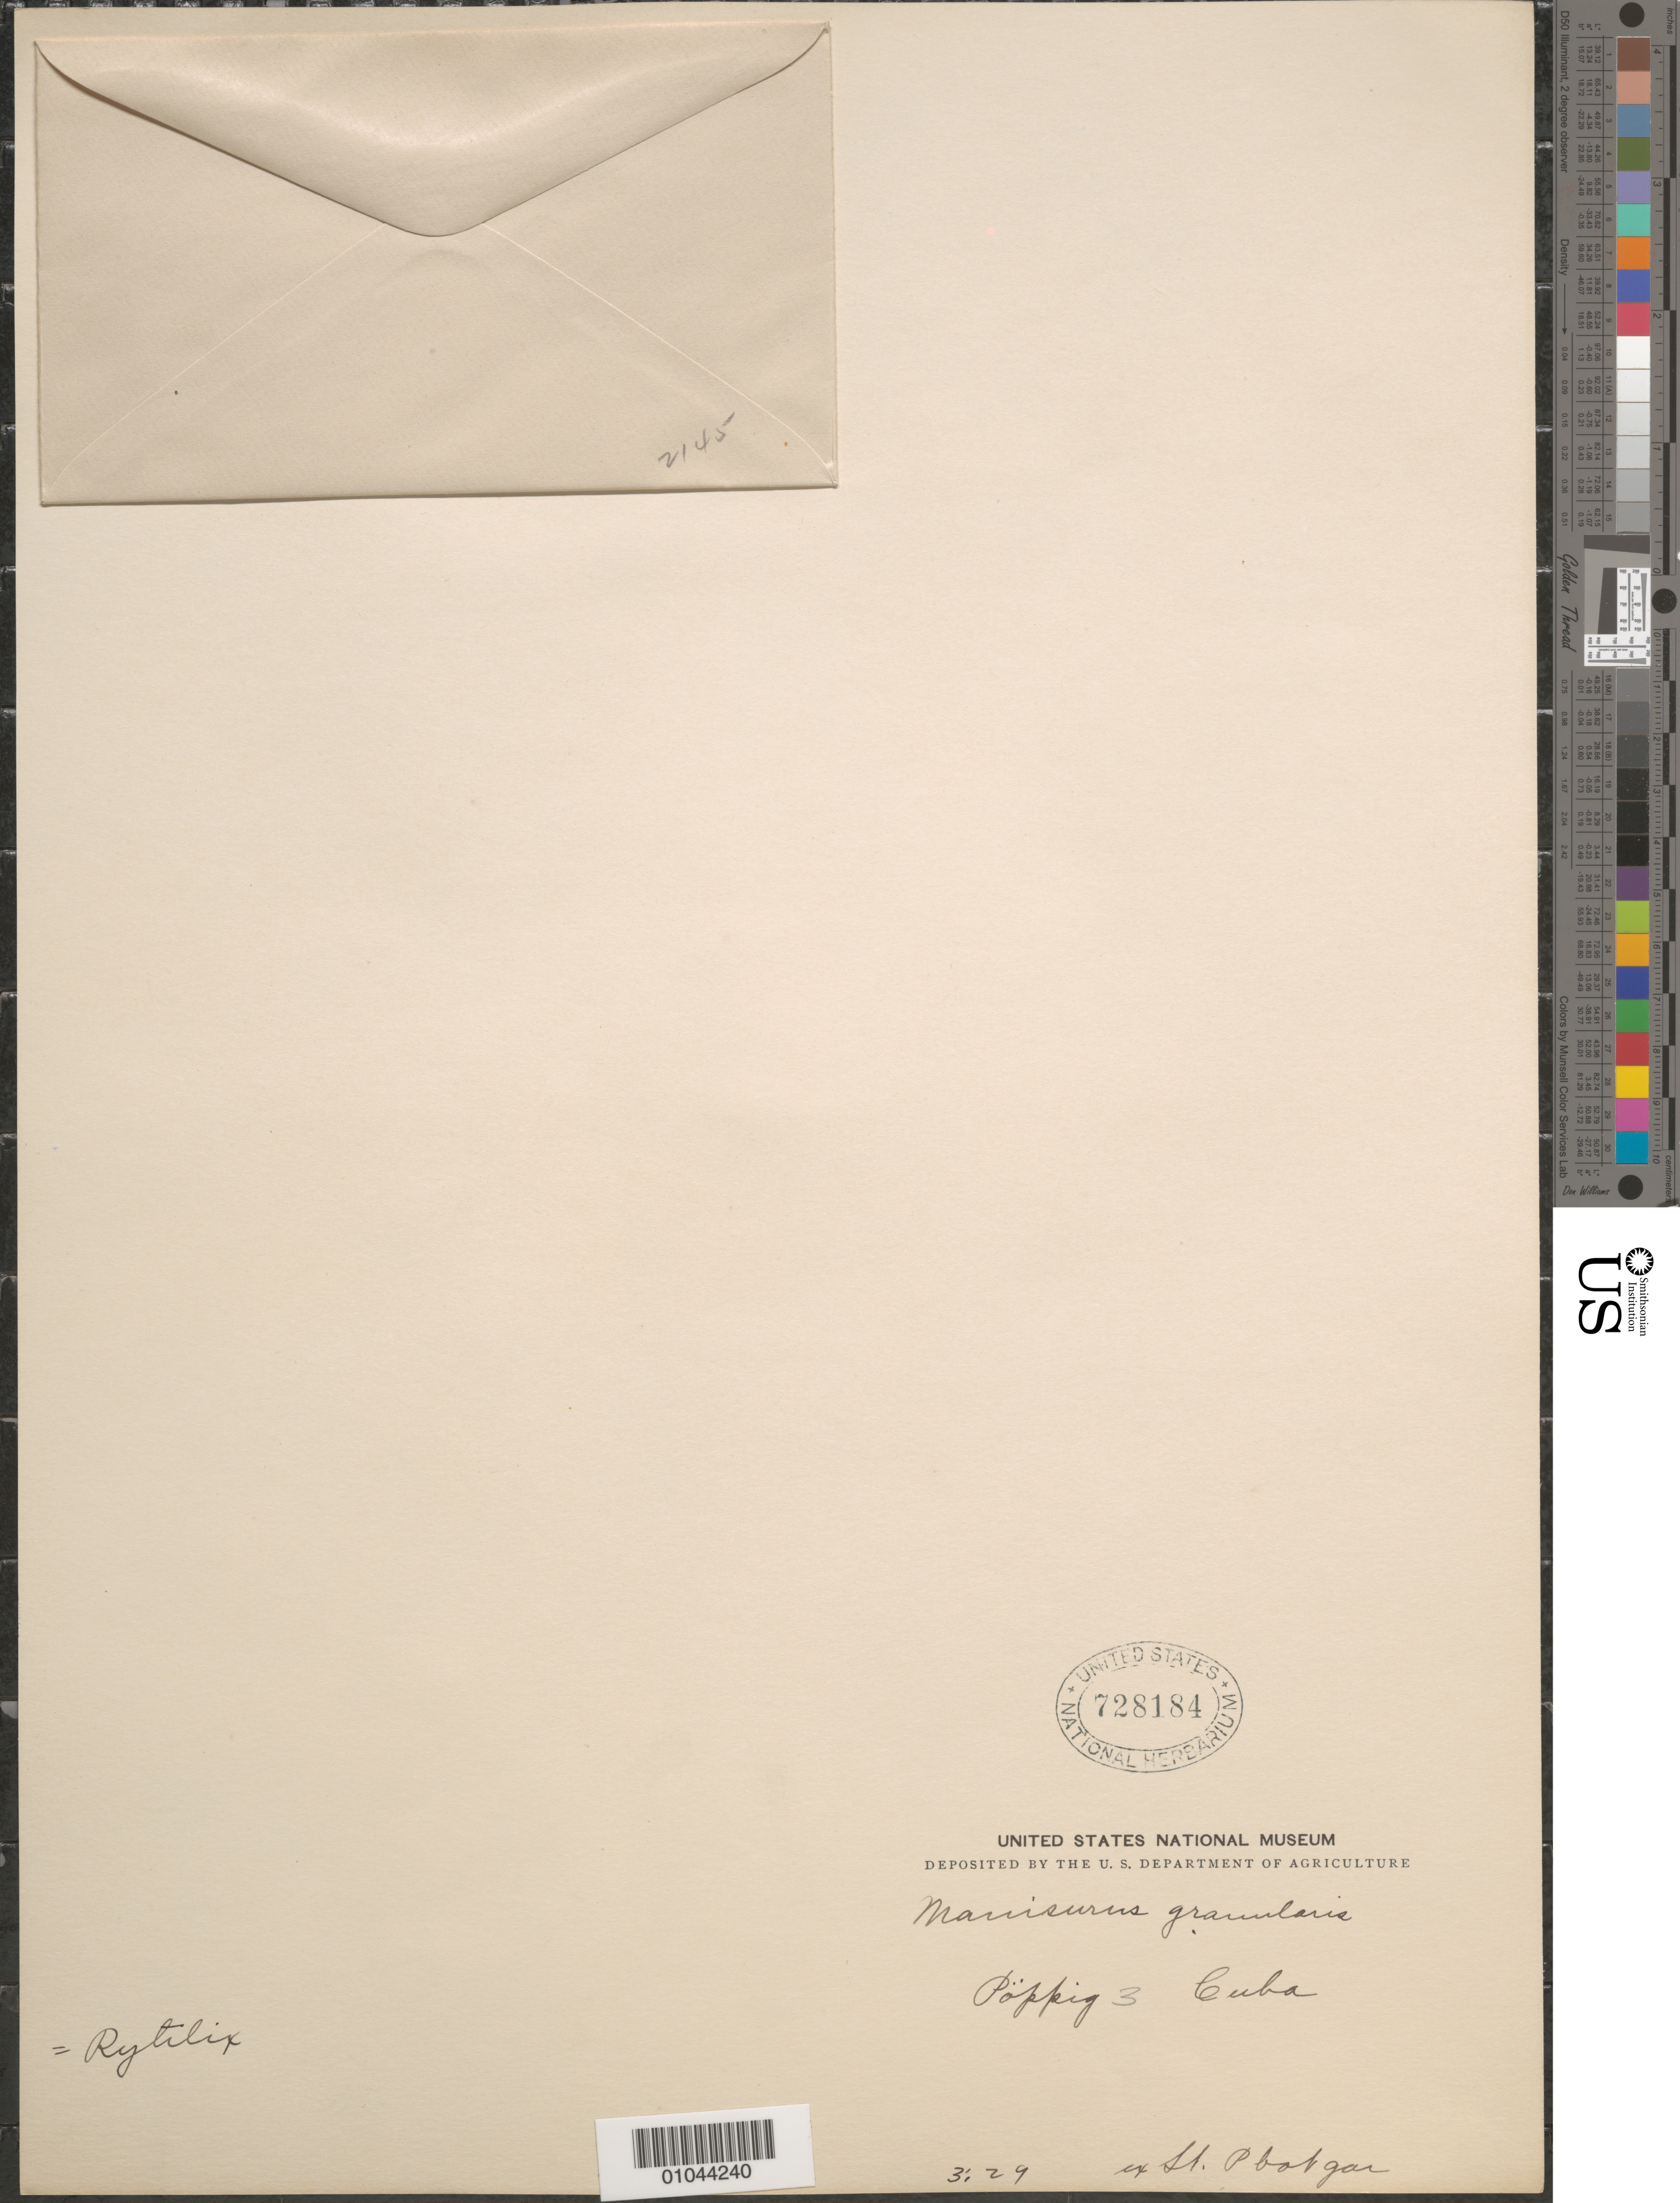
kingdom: Plantae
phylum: Tracheophyta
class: Liliopsida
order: Poales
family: Poaceae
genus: Mnesithea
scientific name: Mnesithea granularis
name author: (L.) de Koning & Sosef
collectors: E. F. Poeppig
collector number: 2145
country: Cuba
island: Cuba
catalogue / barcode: US 728184